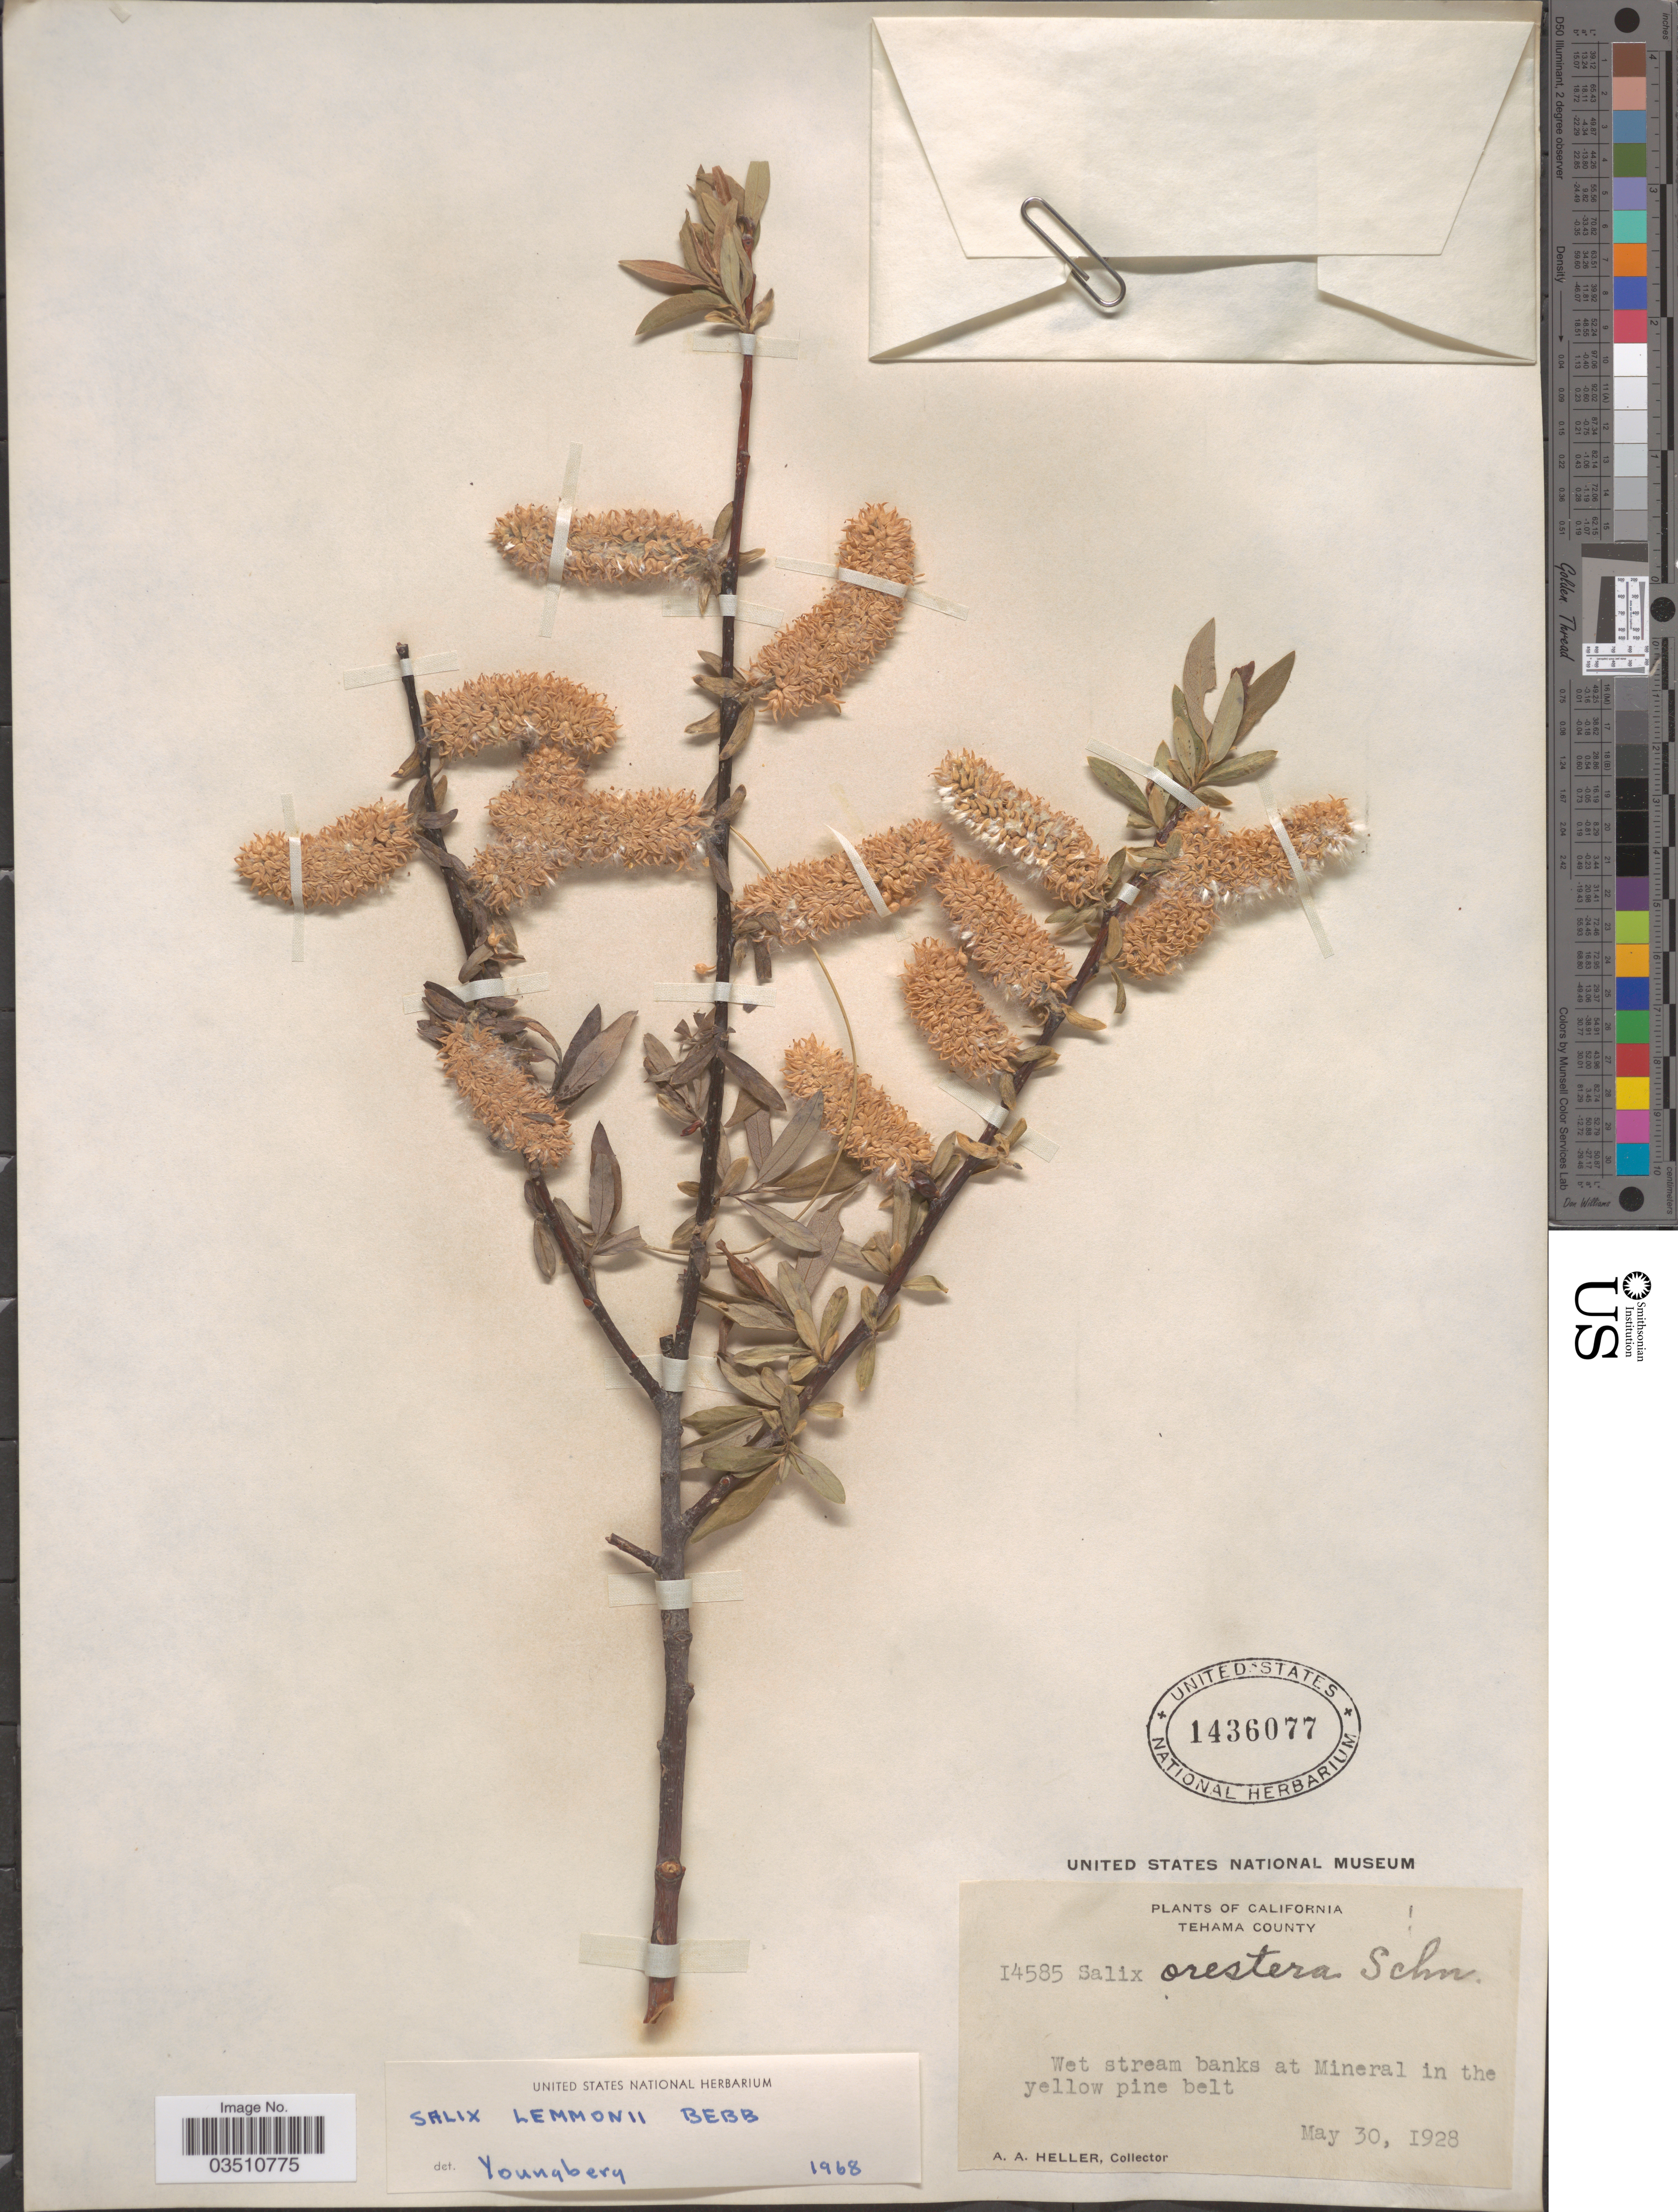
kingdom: Plantae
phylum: Tracheophyta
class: Magnoliopsida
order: Malpighiales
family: Salicaceae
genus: Salix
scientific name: Salix lemmonii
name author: Bebb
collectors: A. A. Heller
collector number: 14585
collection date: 1928-05-30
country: United States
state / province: California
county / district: Tehama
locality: Tehama County, Wet stream banks at Mineral in the yellow pine belt.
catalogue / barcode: US 1436077